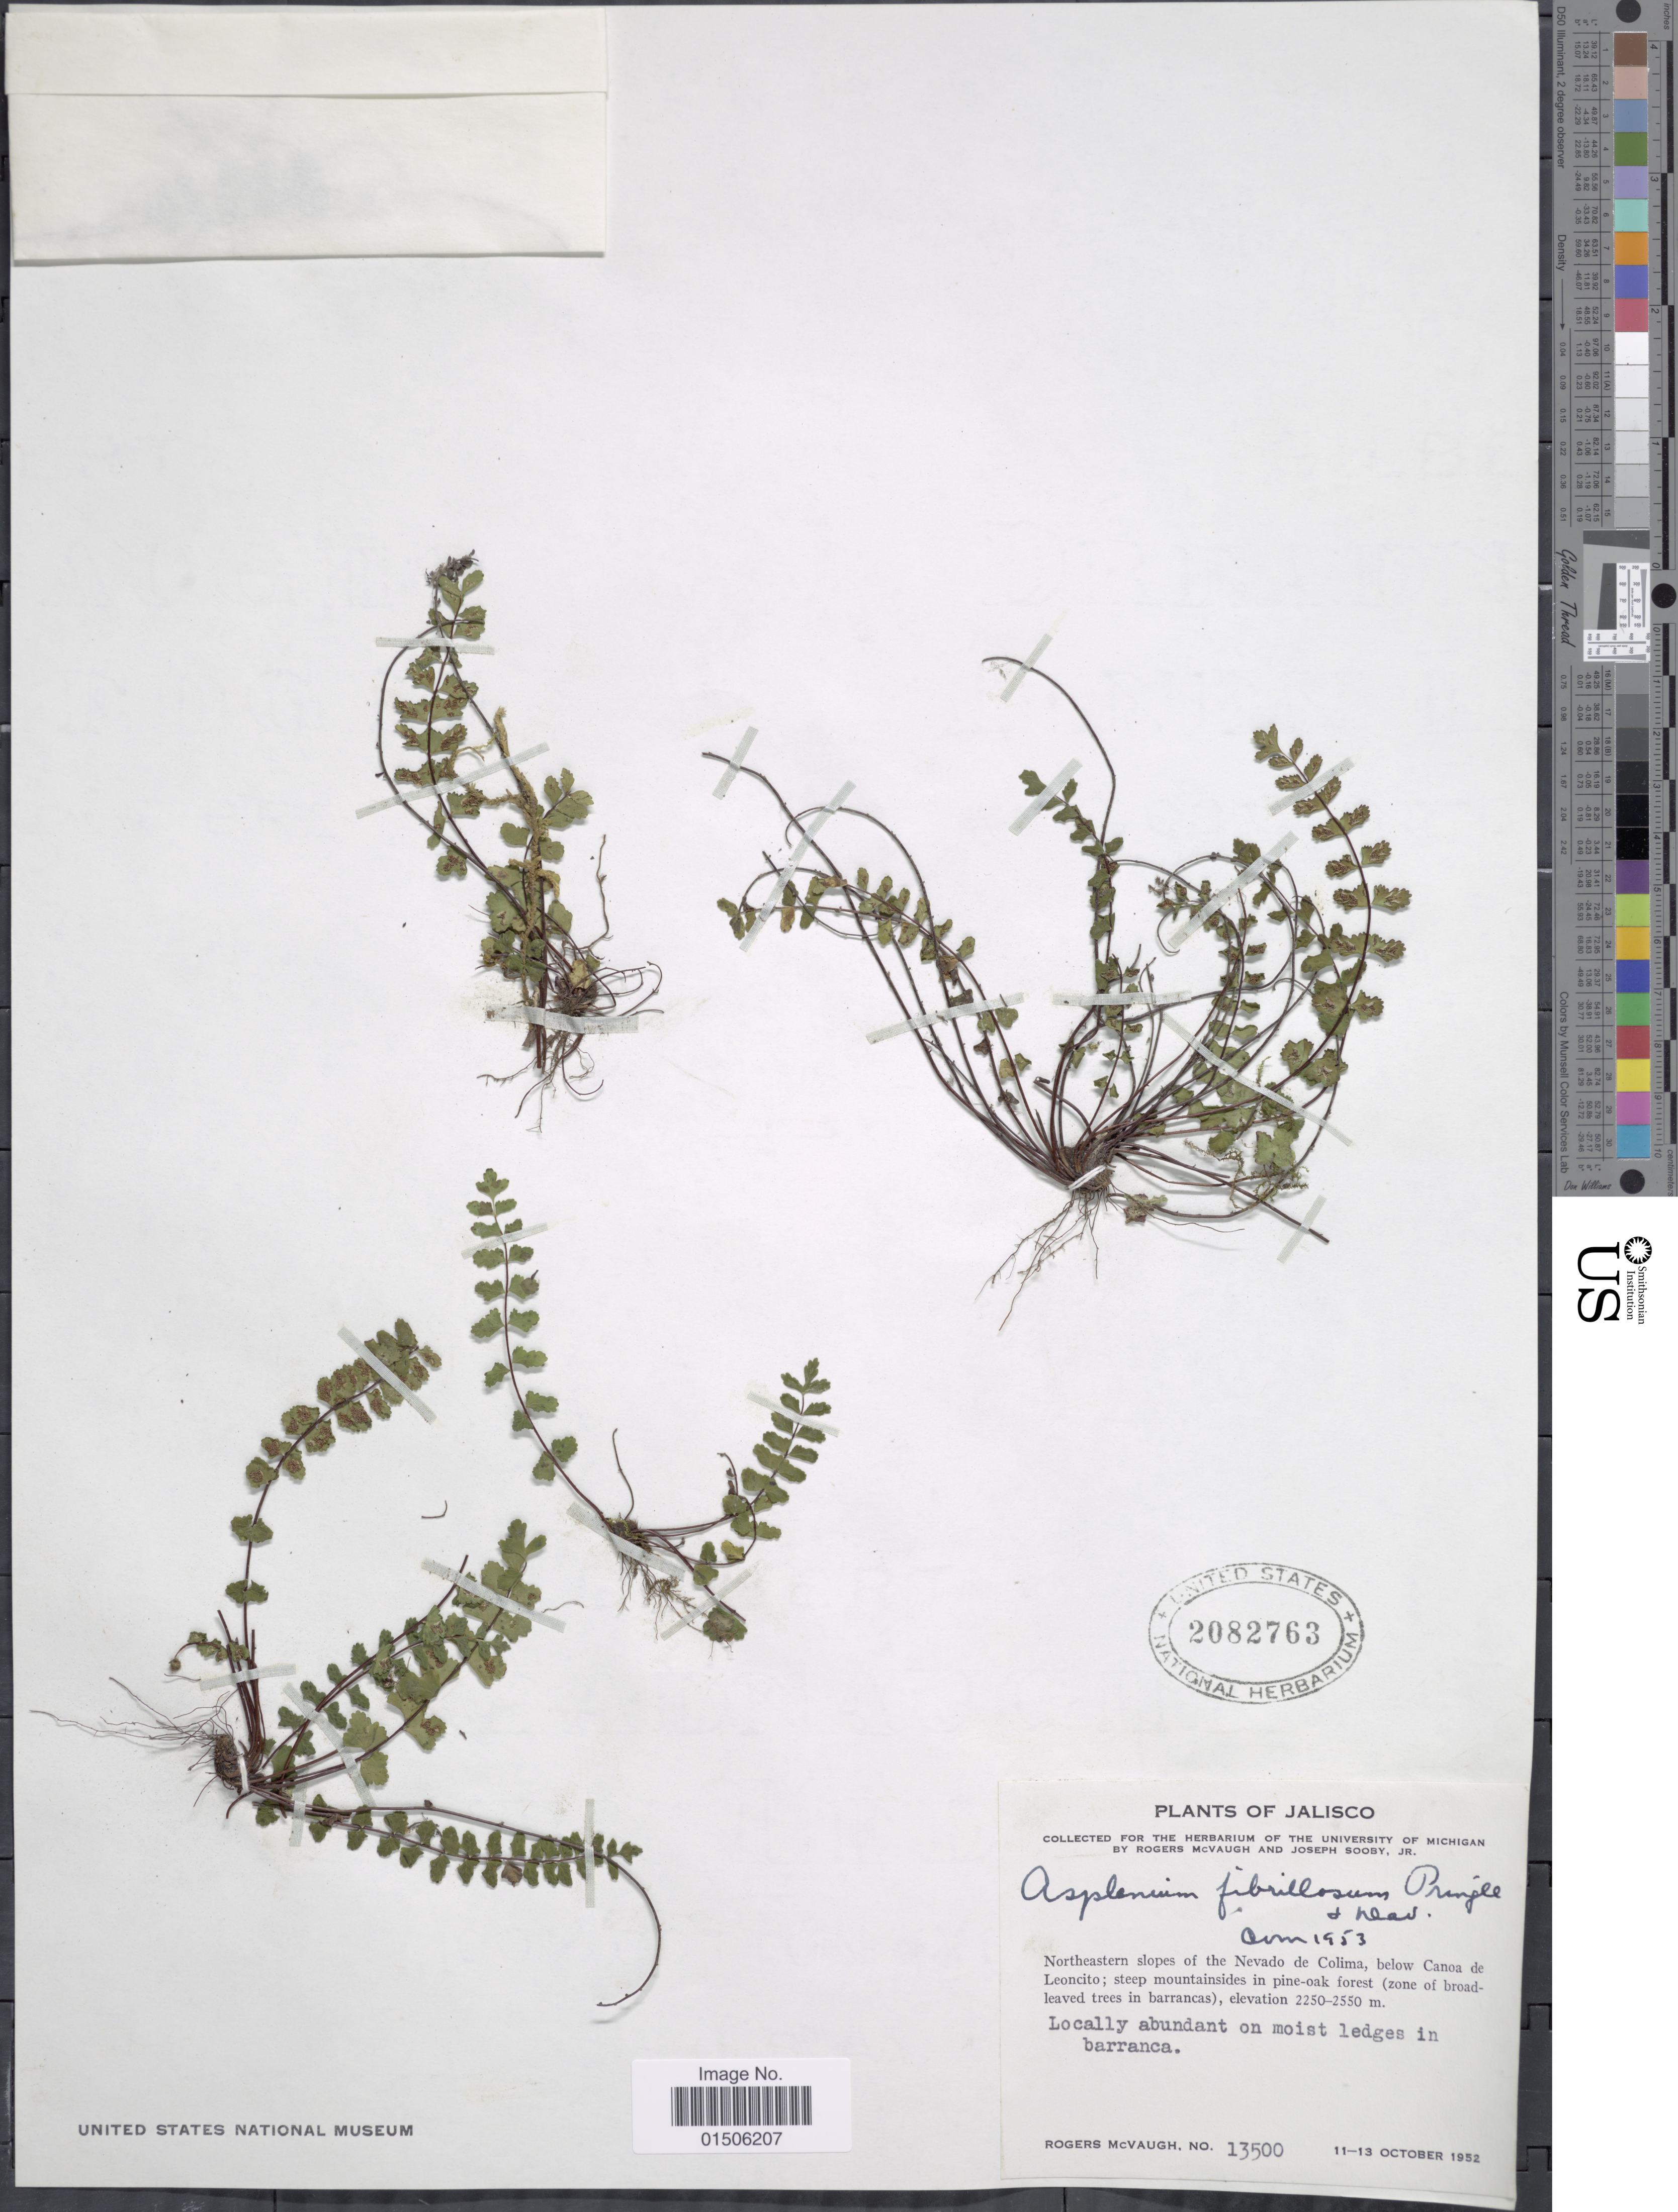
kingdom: Plantae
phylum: Tracheophyta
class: Polypodiopsida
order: Polypodiales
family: Aspleniaceae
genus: Asplenium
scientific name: Asplenium fibrillosum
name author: Pringle & Davenp.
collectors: R. McVaugh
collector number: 13500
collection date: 1952-10-11/1952-10-13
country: Mexico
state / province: Jalisco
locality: Northeastern slopes of the Nevado de Colima, below Canoa de Leoncito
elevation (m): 2250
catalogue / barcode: US 2082763